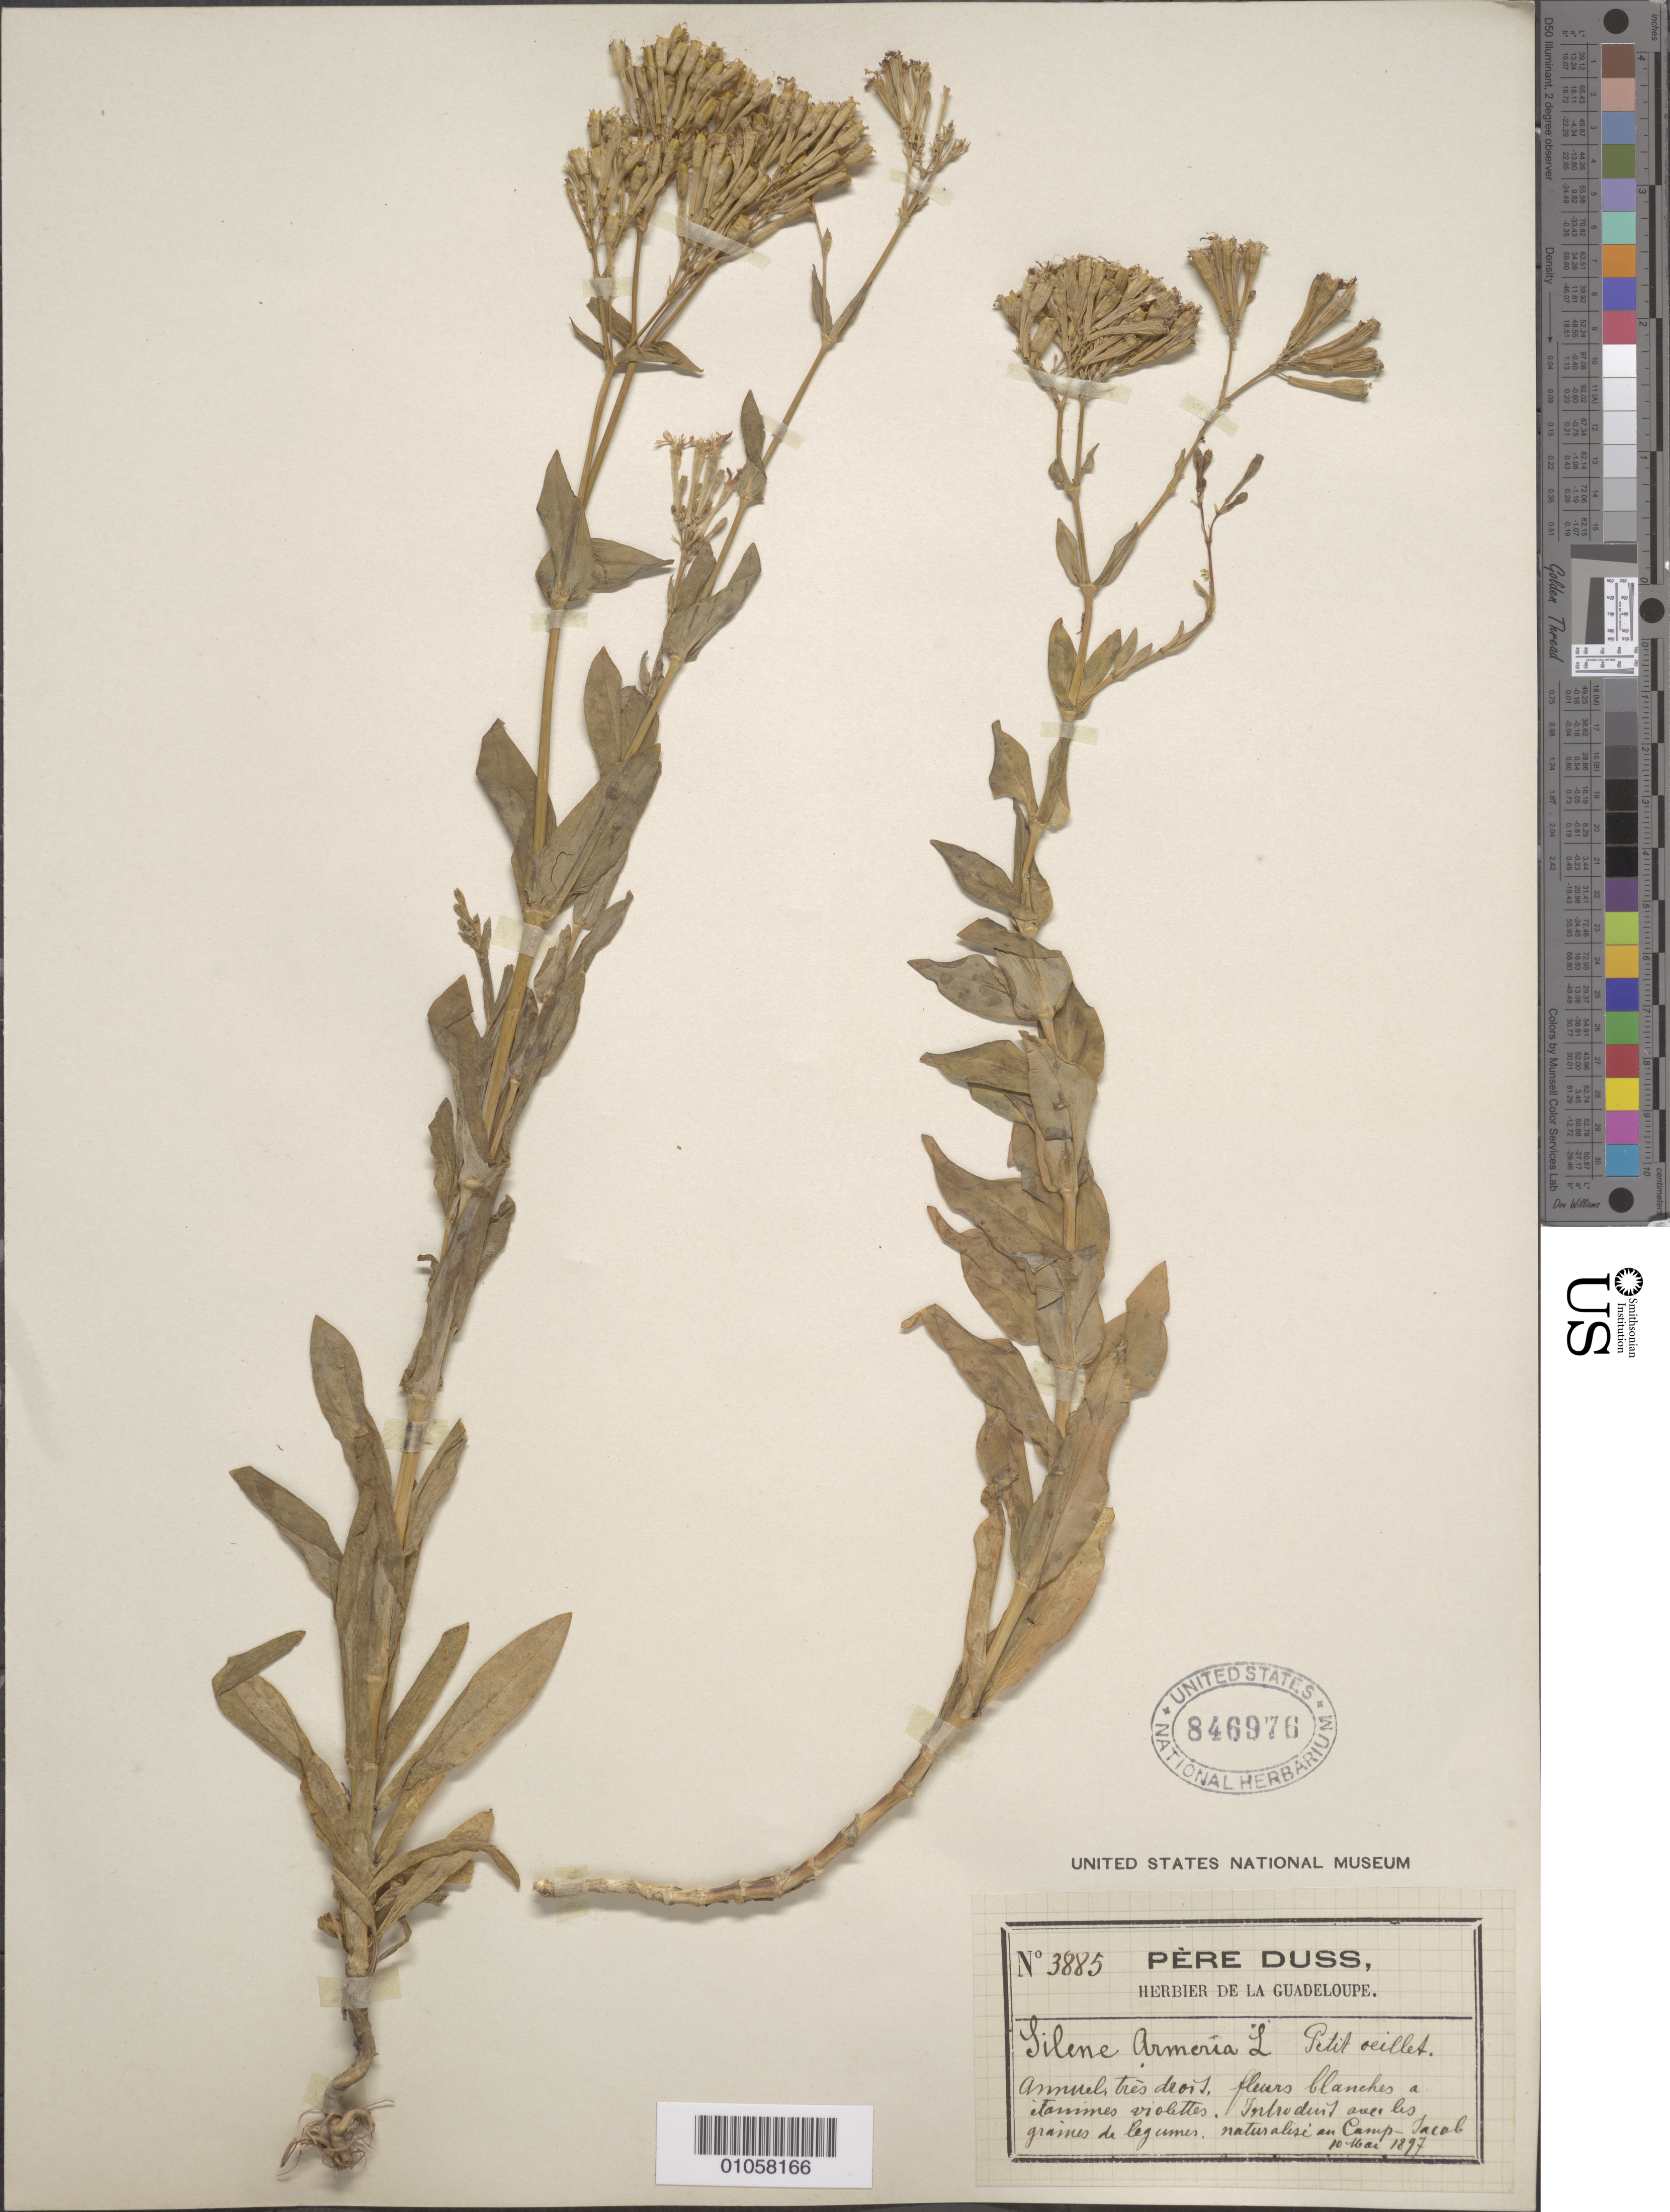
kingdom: Plantae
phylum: Tracheophyta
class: Magnoliopsida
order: Caryophyllales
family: Caryophyllaceae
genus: Atocion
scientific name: Atocion armeria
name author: (L.) Raf.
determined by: U.S. National Herbarium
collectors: Père Duss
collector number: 3885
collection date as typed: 10 Mar 1897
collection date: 1897-03-10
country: Guadeloupe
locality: Camp Jacob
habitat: Introduit avec les graines de legumes, naturalisé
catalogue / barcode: US 846976